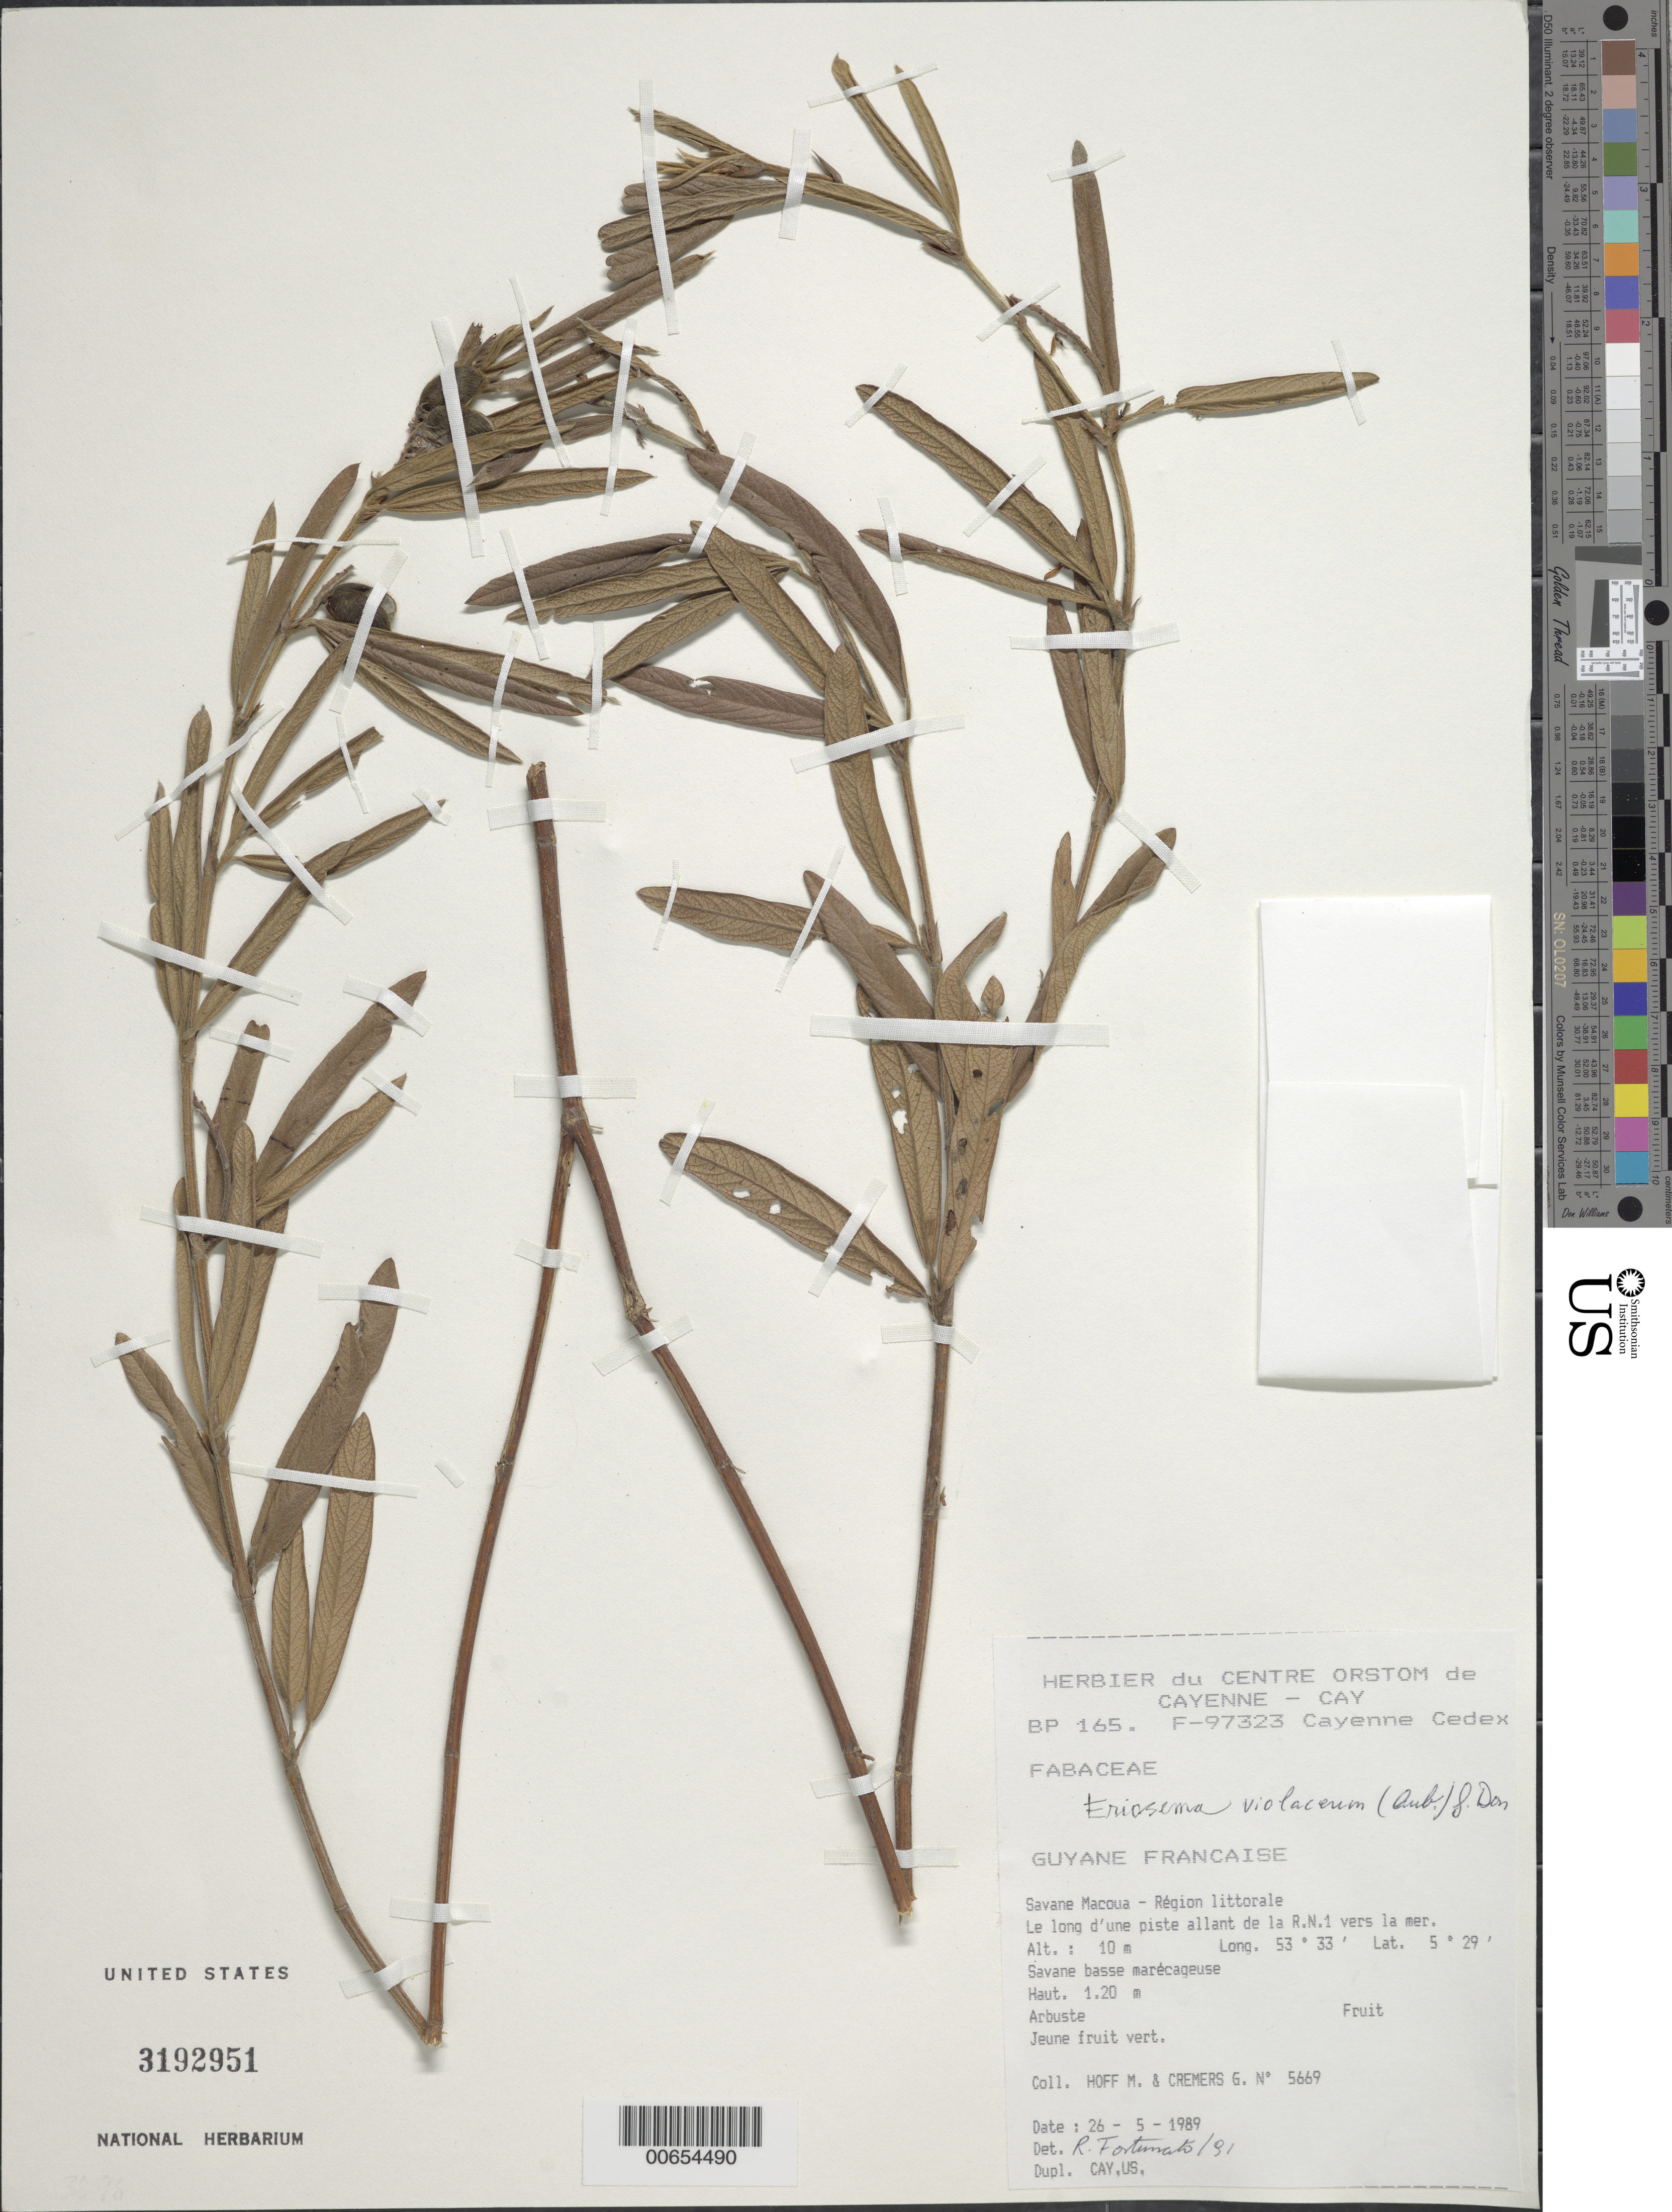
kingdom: Plantae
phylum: Tracheophyta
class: Magnoliopsida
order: Fabales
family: Fabaceae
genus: Eriosema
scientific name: Eriosema violaceum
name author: (Aubl.) G. Don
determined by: Fortunato, R. H.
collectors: M. Hoff & G. Cremers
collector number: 5669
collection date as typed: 26-May-89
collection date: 1989-05-26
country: French Guiana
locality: Savane Macoua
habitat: Low marshy savanna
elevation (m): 10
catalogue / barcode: US 3192951